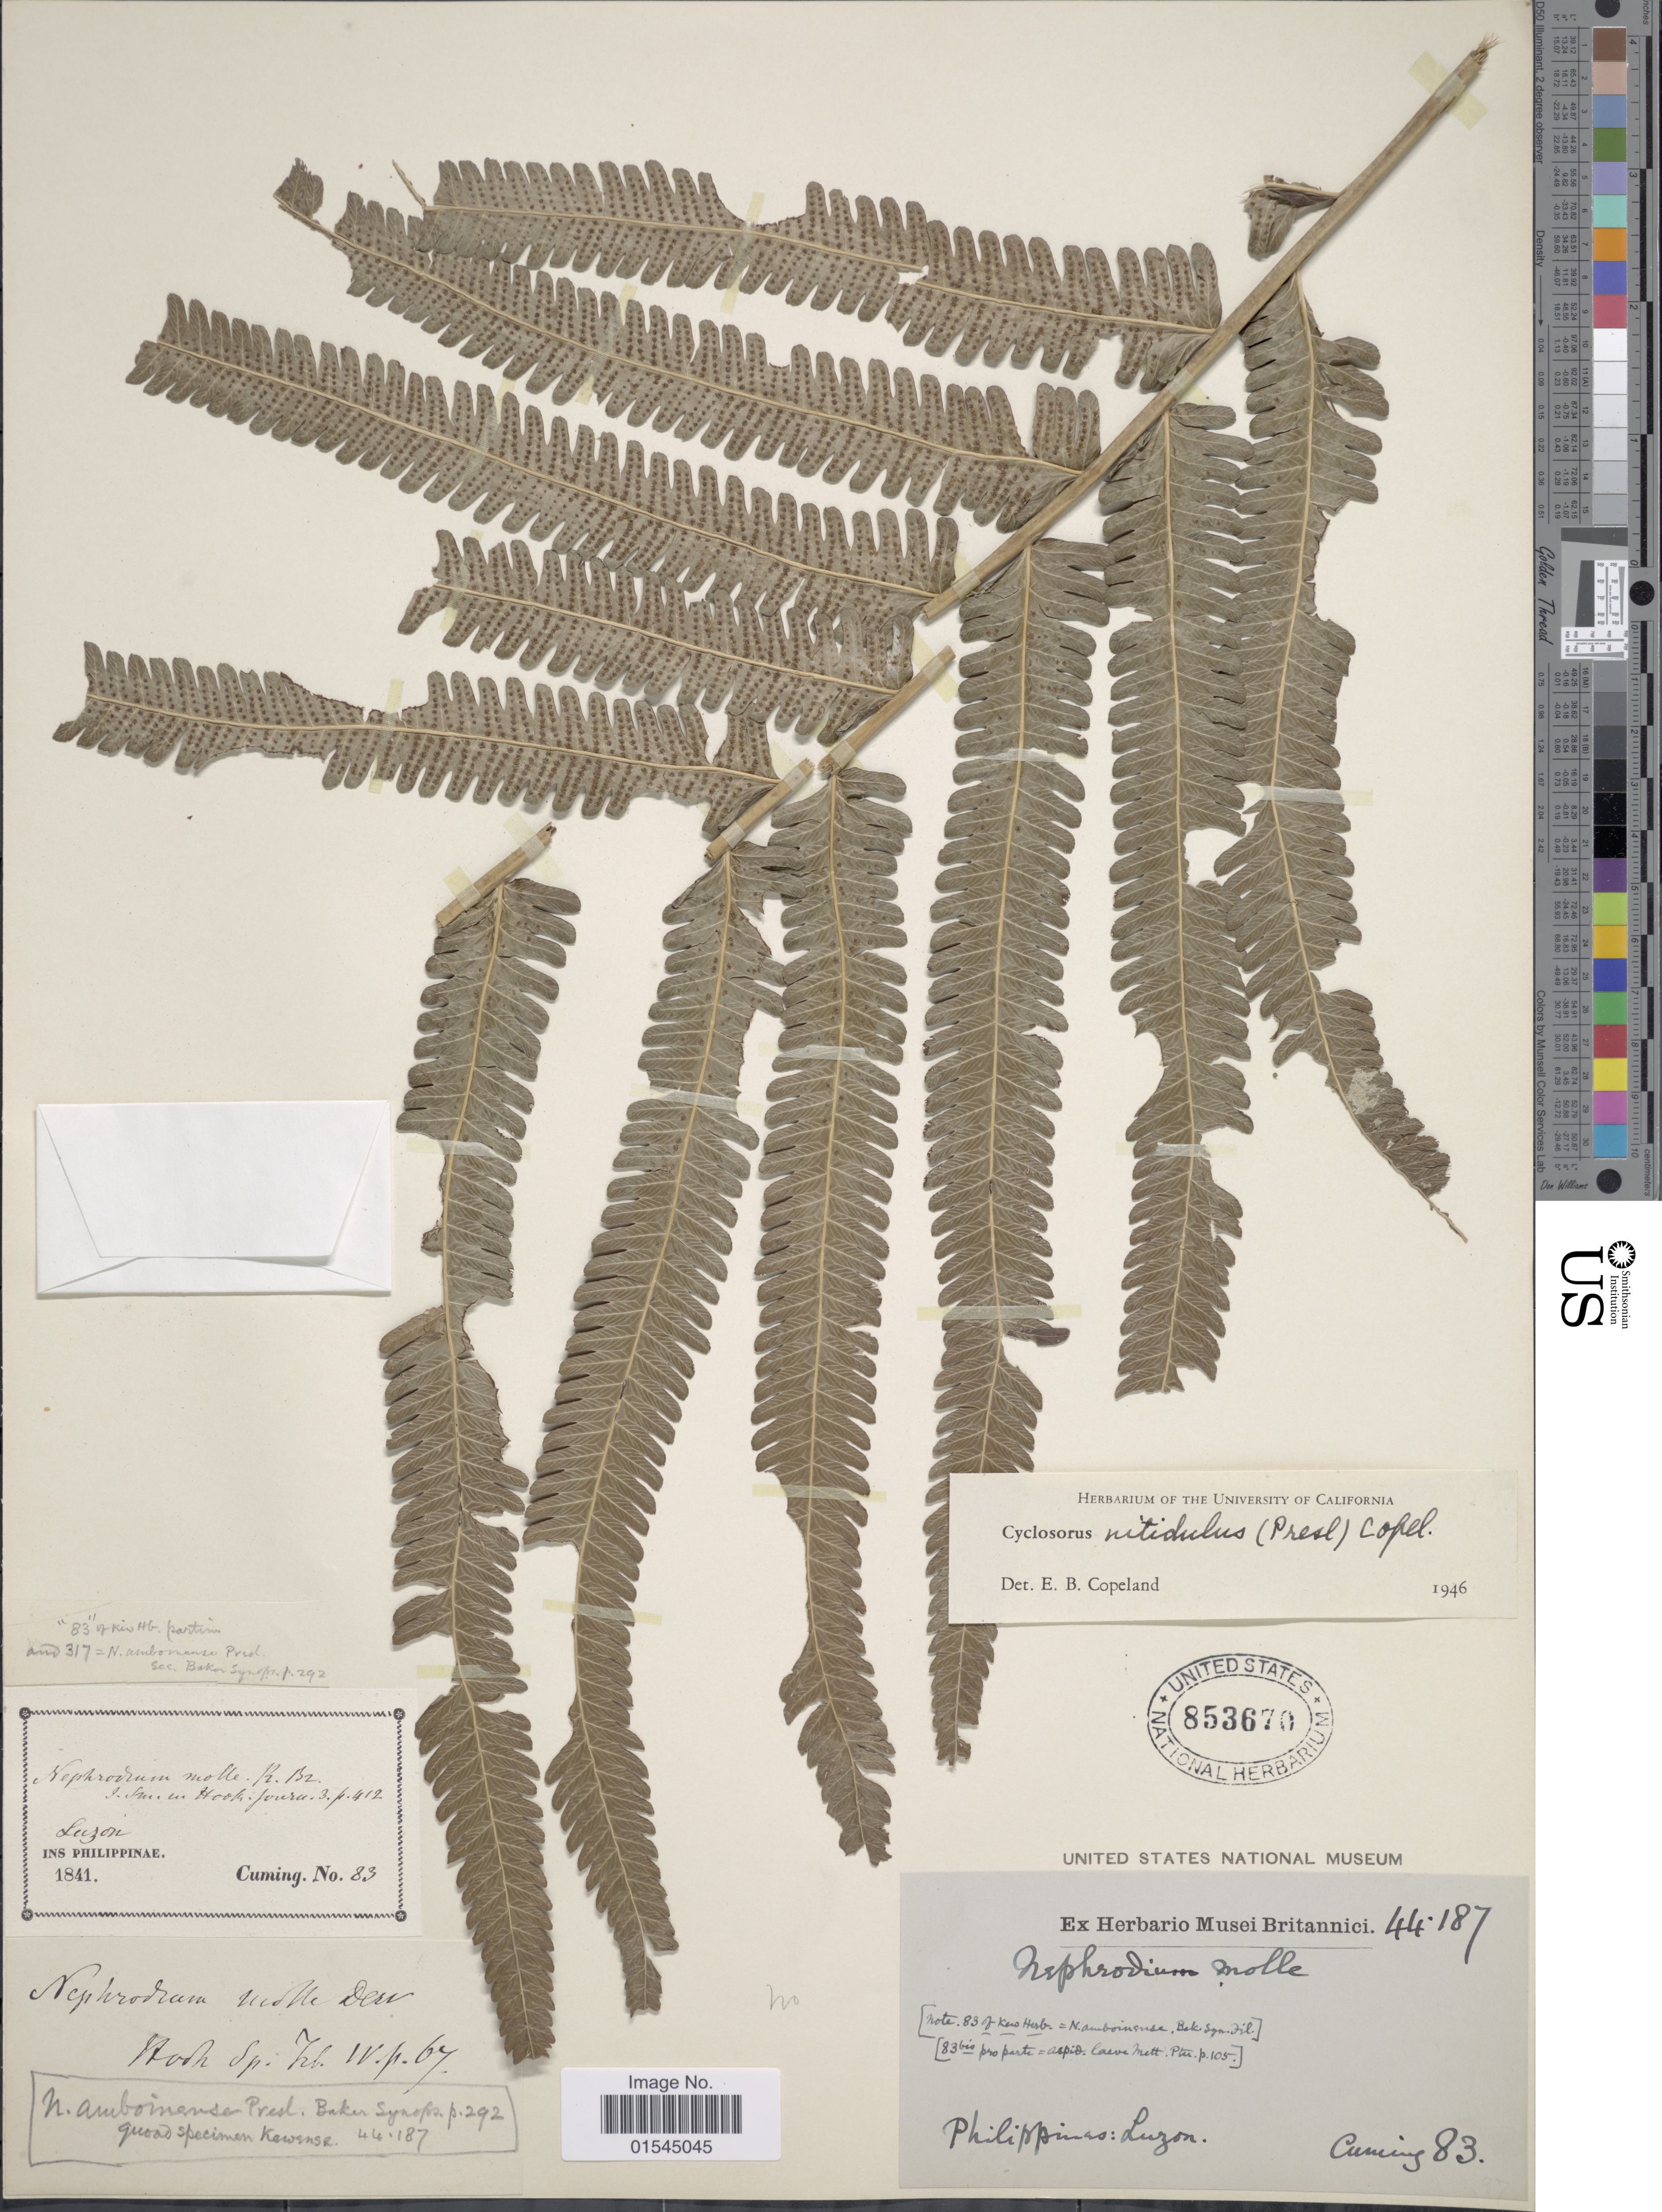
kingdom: Plantae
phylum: Tracheophyta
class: Polypodiopsida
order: Polypodiales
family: Thelypteridaceae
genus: Sphaerostephanos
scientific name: Sphaerostephanos productus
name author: (Kaulf.) Holttum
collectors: -. Cuming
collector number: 83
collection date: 1841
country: Philippines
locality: Luzon, Ins Philippinae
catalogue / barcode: US 853670